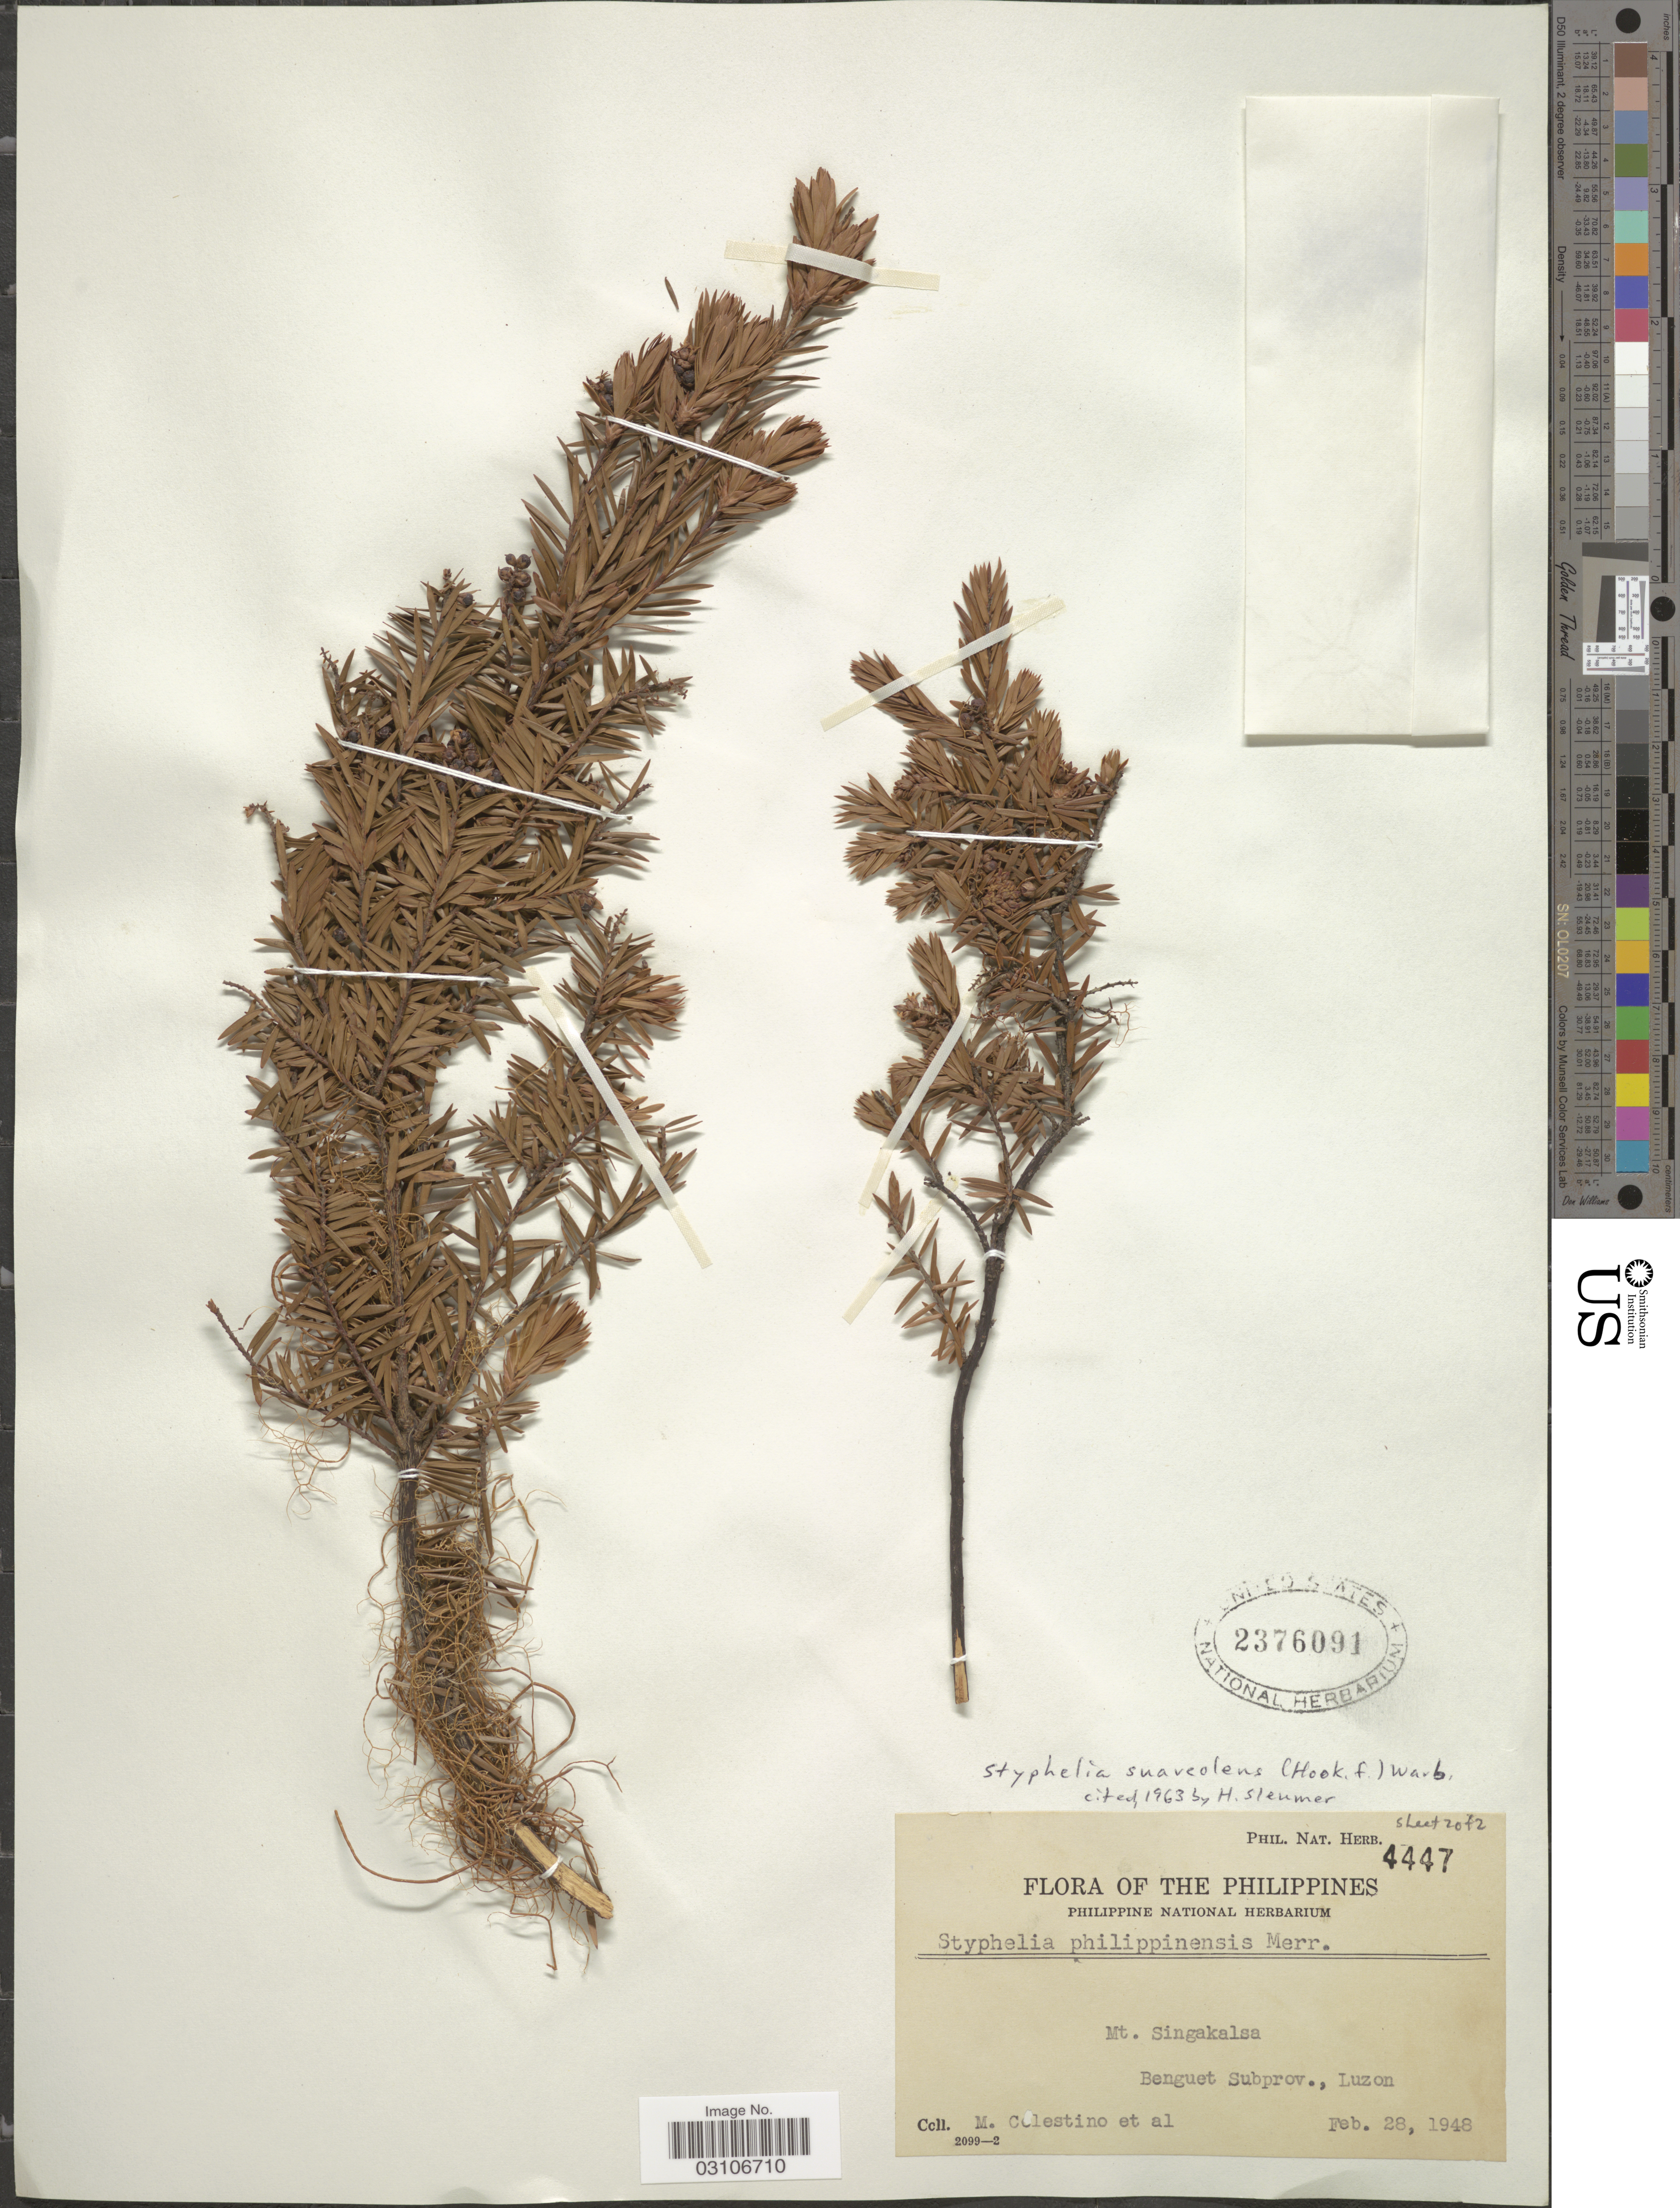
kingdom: Plantae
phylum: Tracheophyta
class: Magnoliopsida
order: Ericales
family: Ericaceae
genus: Styphelia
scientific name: Styphelia suaveolens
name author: (Hook. f.) Warb. ex P. Sarasin & Sarasin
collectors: M. Celestino & et al.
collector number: Phil. Nat. Herb. 4447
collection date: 1948-02-28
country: Philippines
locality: Mt. Singakalsa. Benguet Subprov., Luzon.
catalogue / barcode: US 2376091